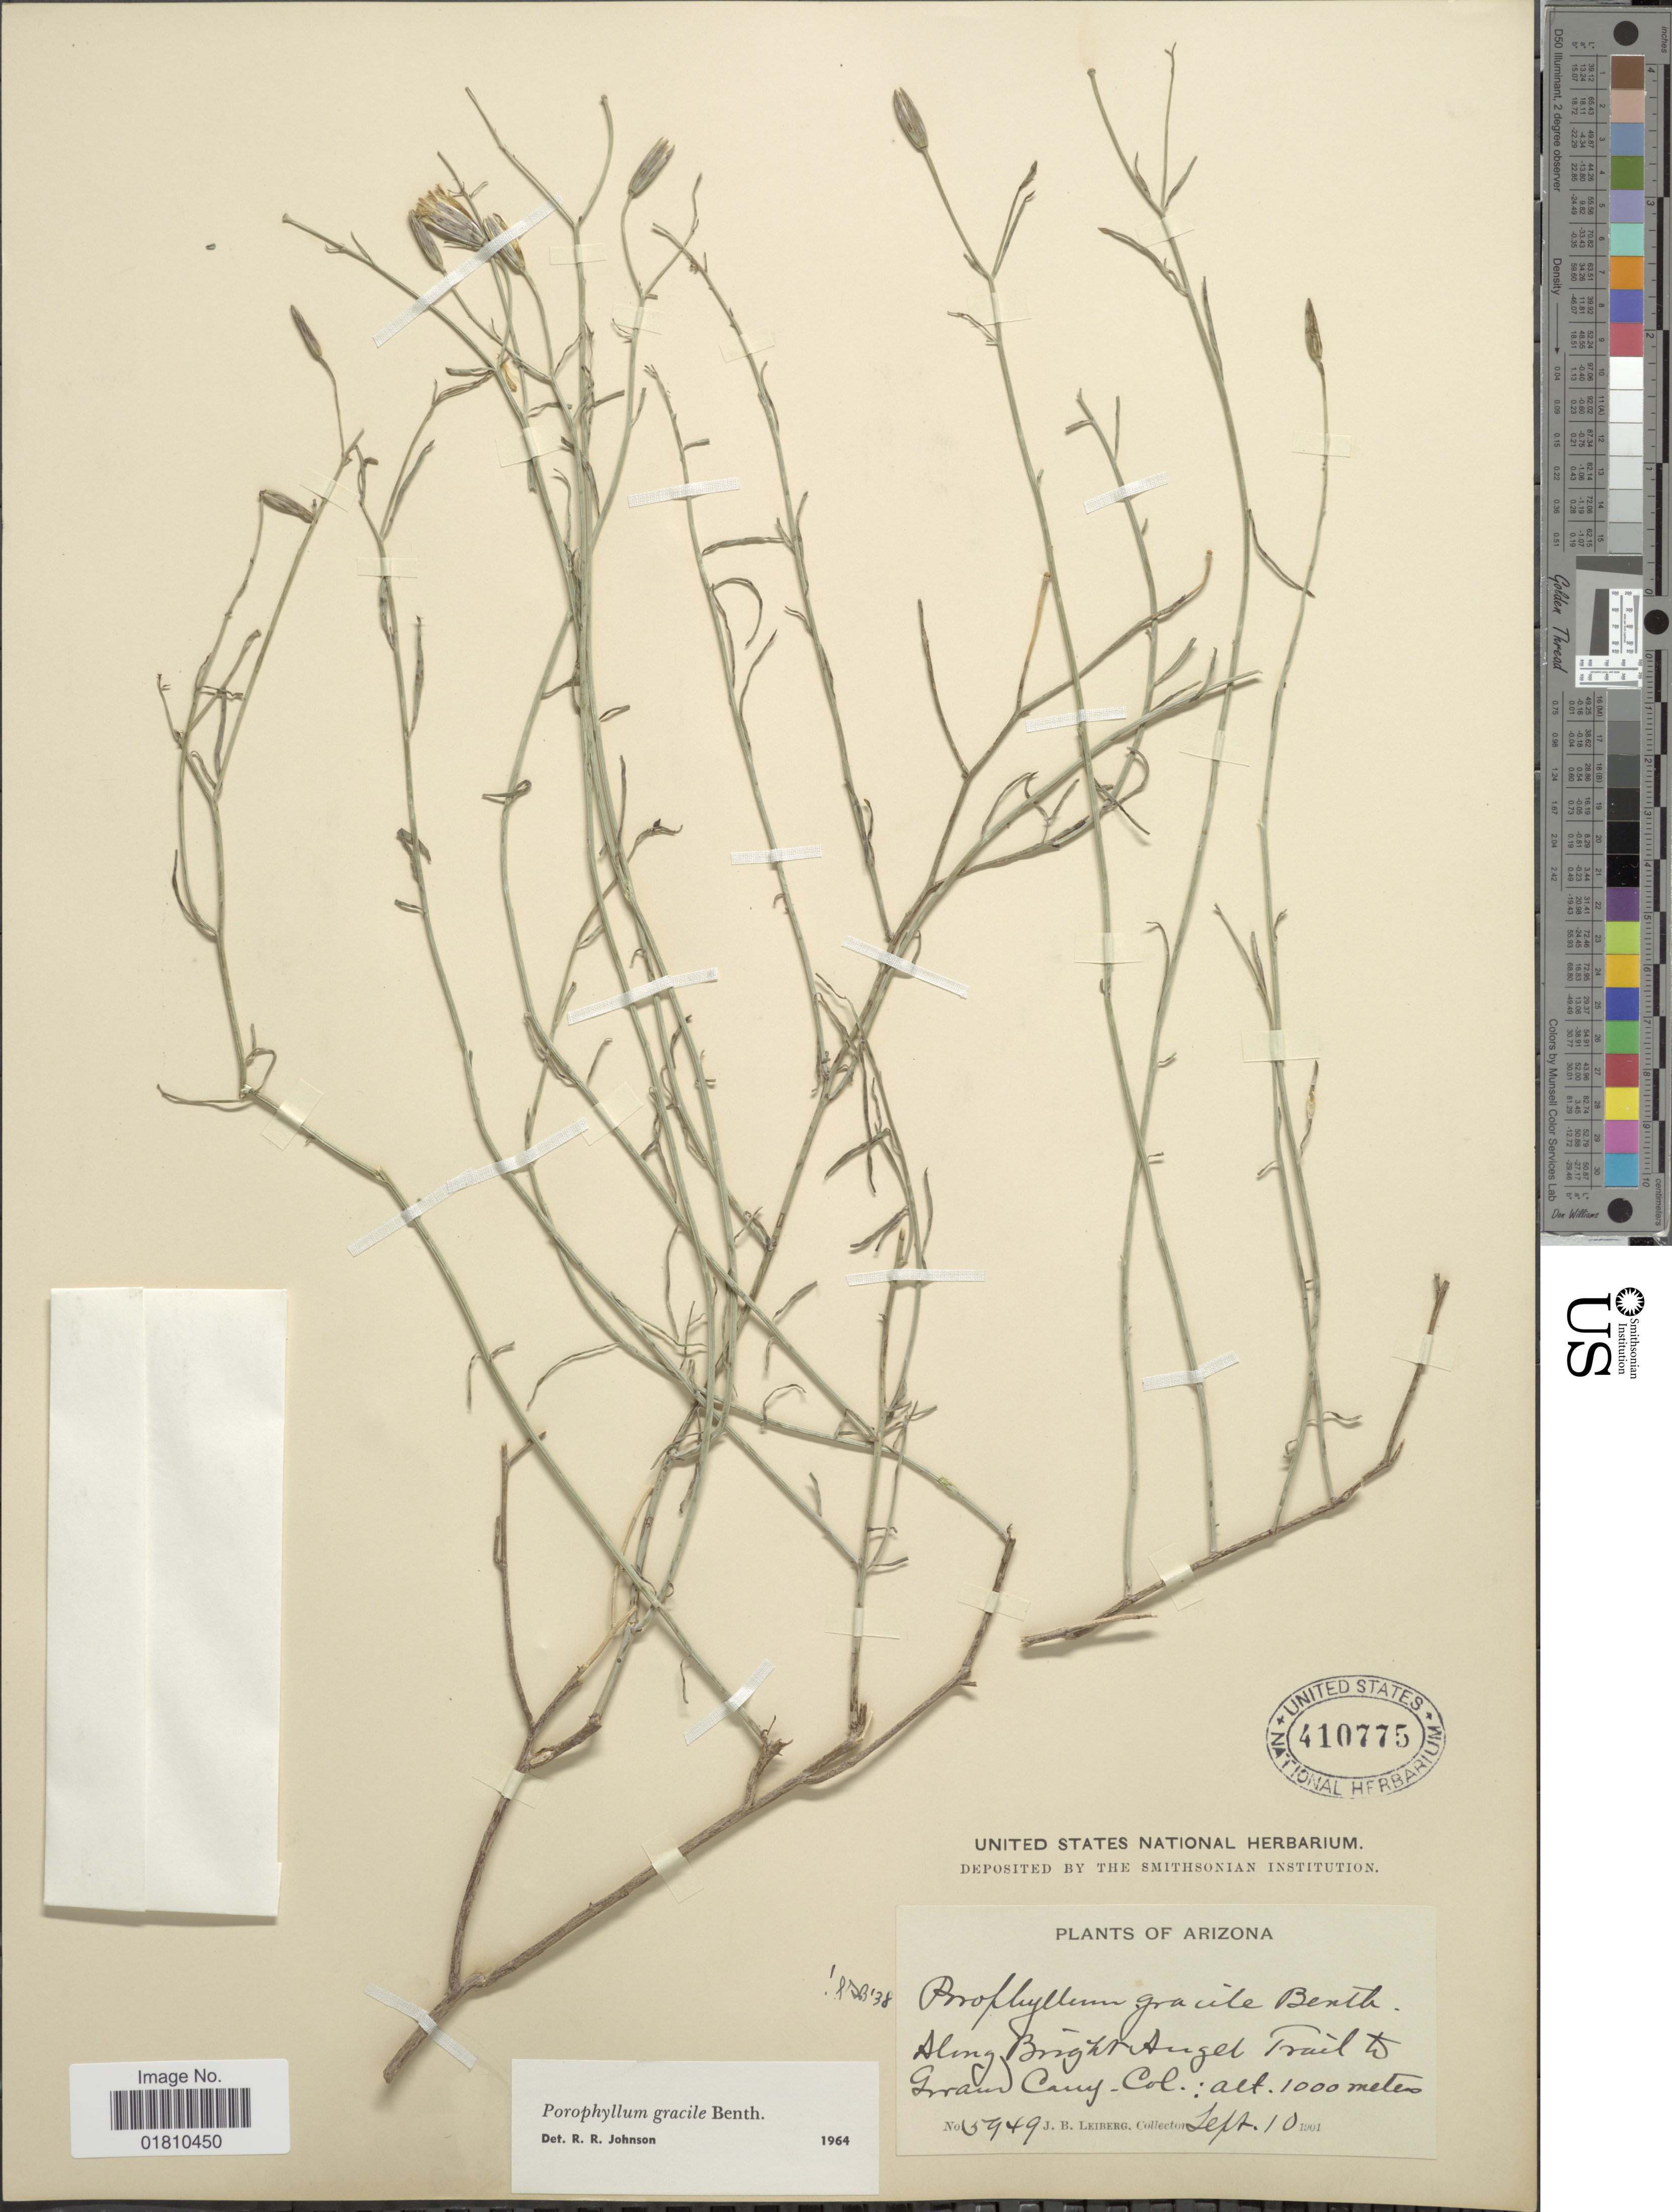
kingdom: Plantae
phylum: Tracheophyta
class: Magnoliopsida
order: Asterales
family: Asteraceae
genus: Porophyllum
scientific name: Porophyllum gracile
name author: Benth.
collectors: J. B. Leiberg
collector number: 5949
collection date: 1901-09-10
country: United States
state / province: Colorado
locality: Along Bright Angel Trail to Grand Can.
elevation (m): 1000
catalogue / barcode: US 410775